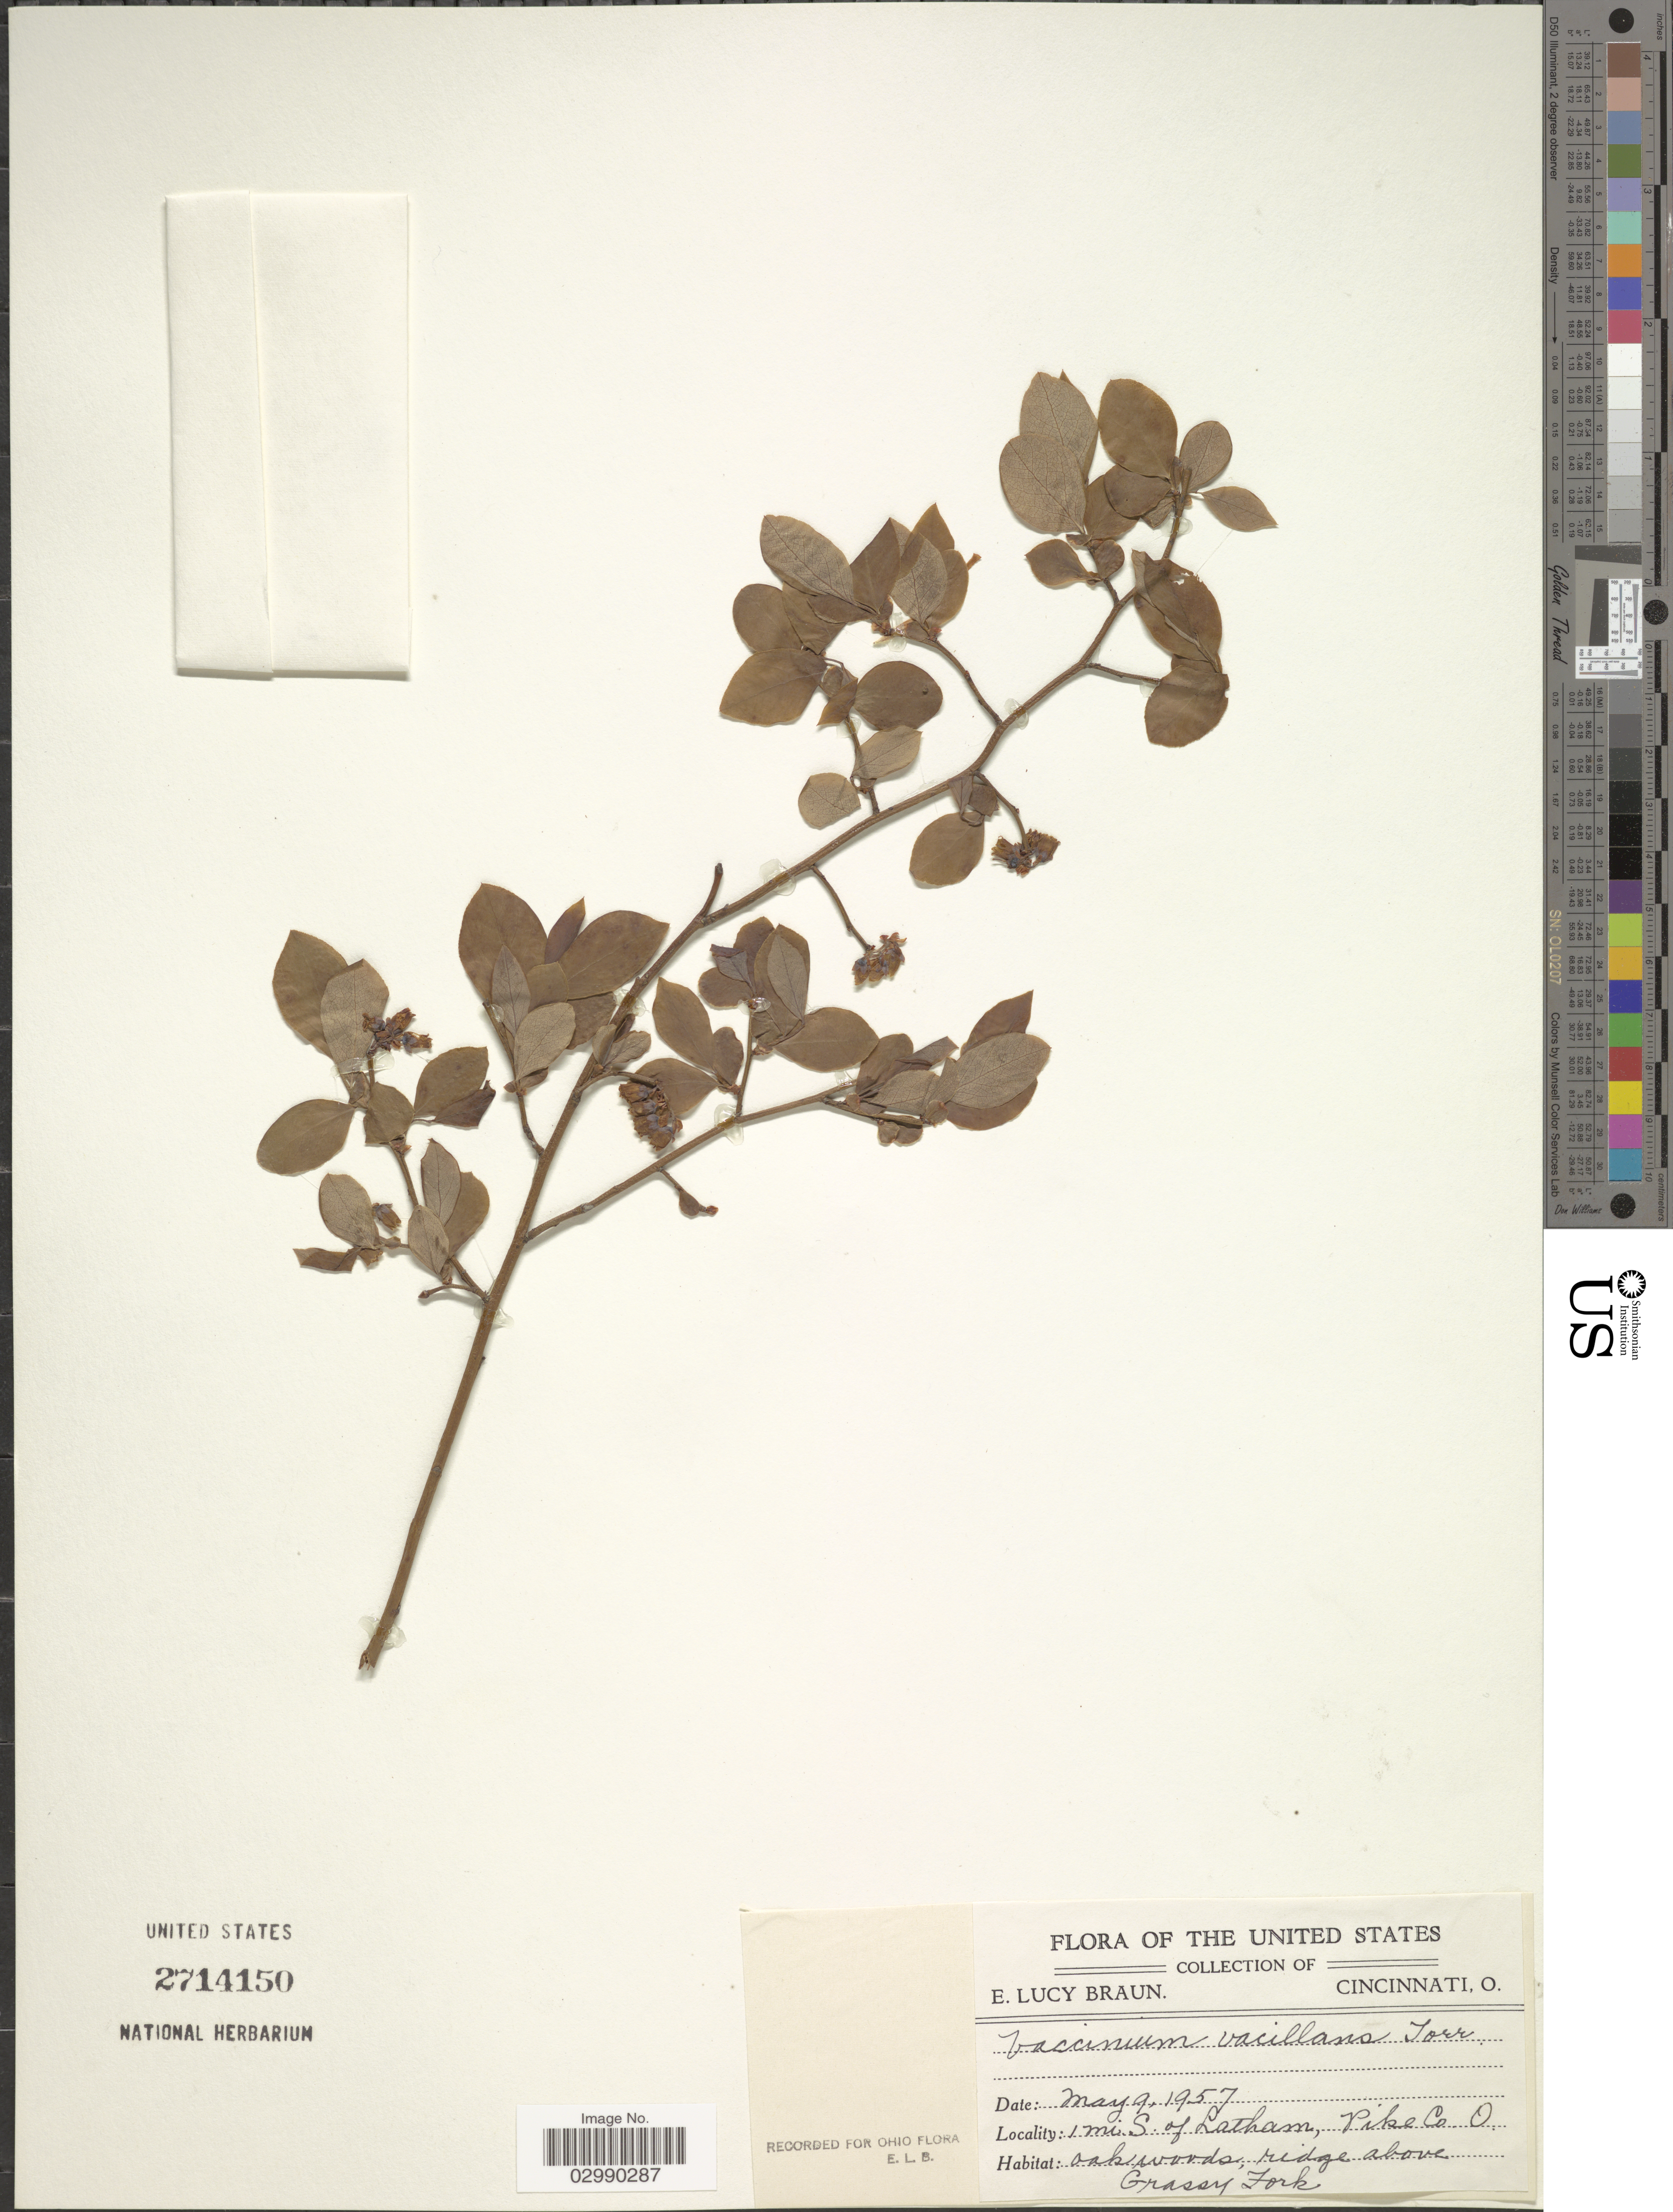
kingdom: Plantae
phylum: Tracheophyta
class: Magnoliopsida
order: Ericales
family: Ericaceae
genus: Vaccinium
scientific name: Vaccinium vacillans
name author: Kalm ex Torr.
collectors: E. L. Braun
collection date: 1957-05-09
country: United States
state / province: Ohio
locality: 1 mi. S of Latham, Pike Co., Grassy Fork.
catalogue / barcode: US 2714150